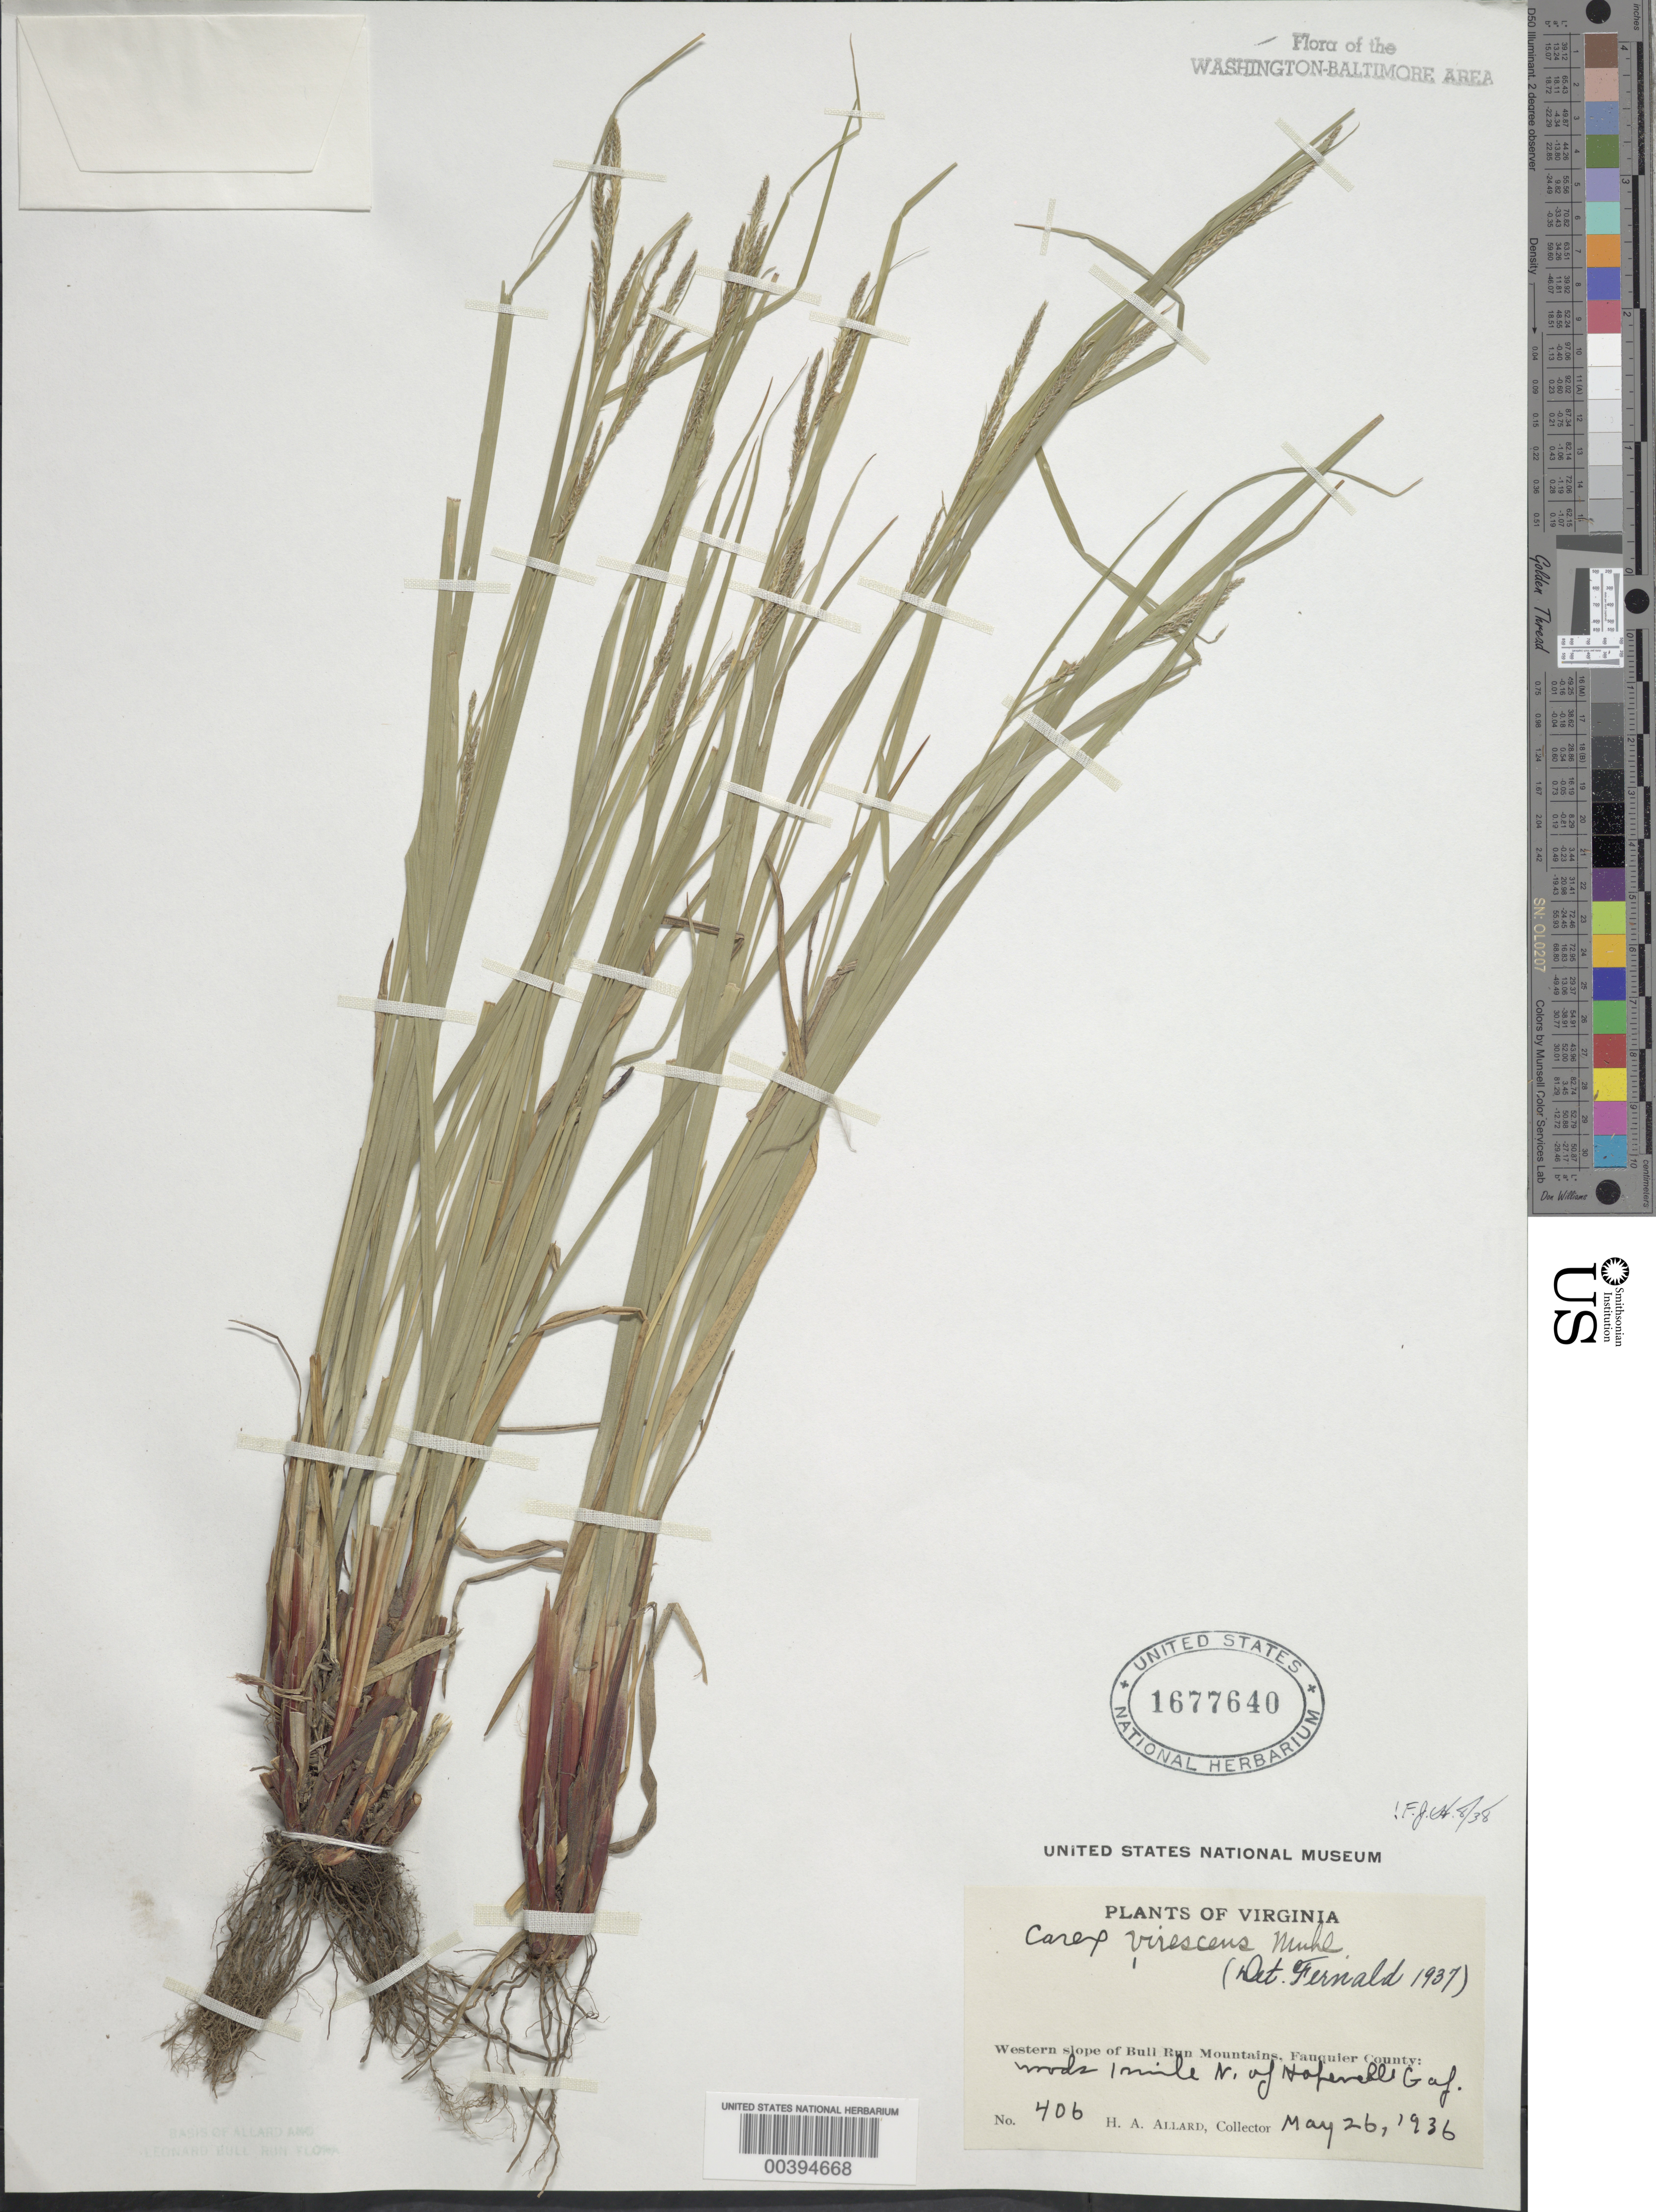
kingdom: Plantae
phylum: Tracheophyta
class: Liliopsida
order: Poales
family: Cyperaceae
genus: Carex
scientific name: Carex virescens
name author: Muhl. ex Willd.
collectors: H. A. Allard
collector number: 406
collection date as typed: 26 May 1936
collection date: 1936-05-26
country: United States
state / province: Virginia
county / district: Fauquier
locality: North of Hopewell Gap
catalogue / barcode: US 1677640